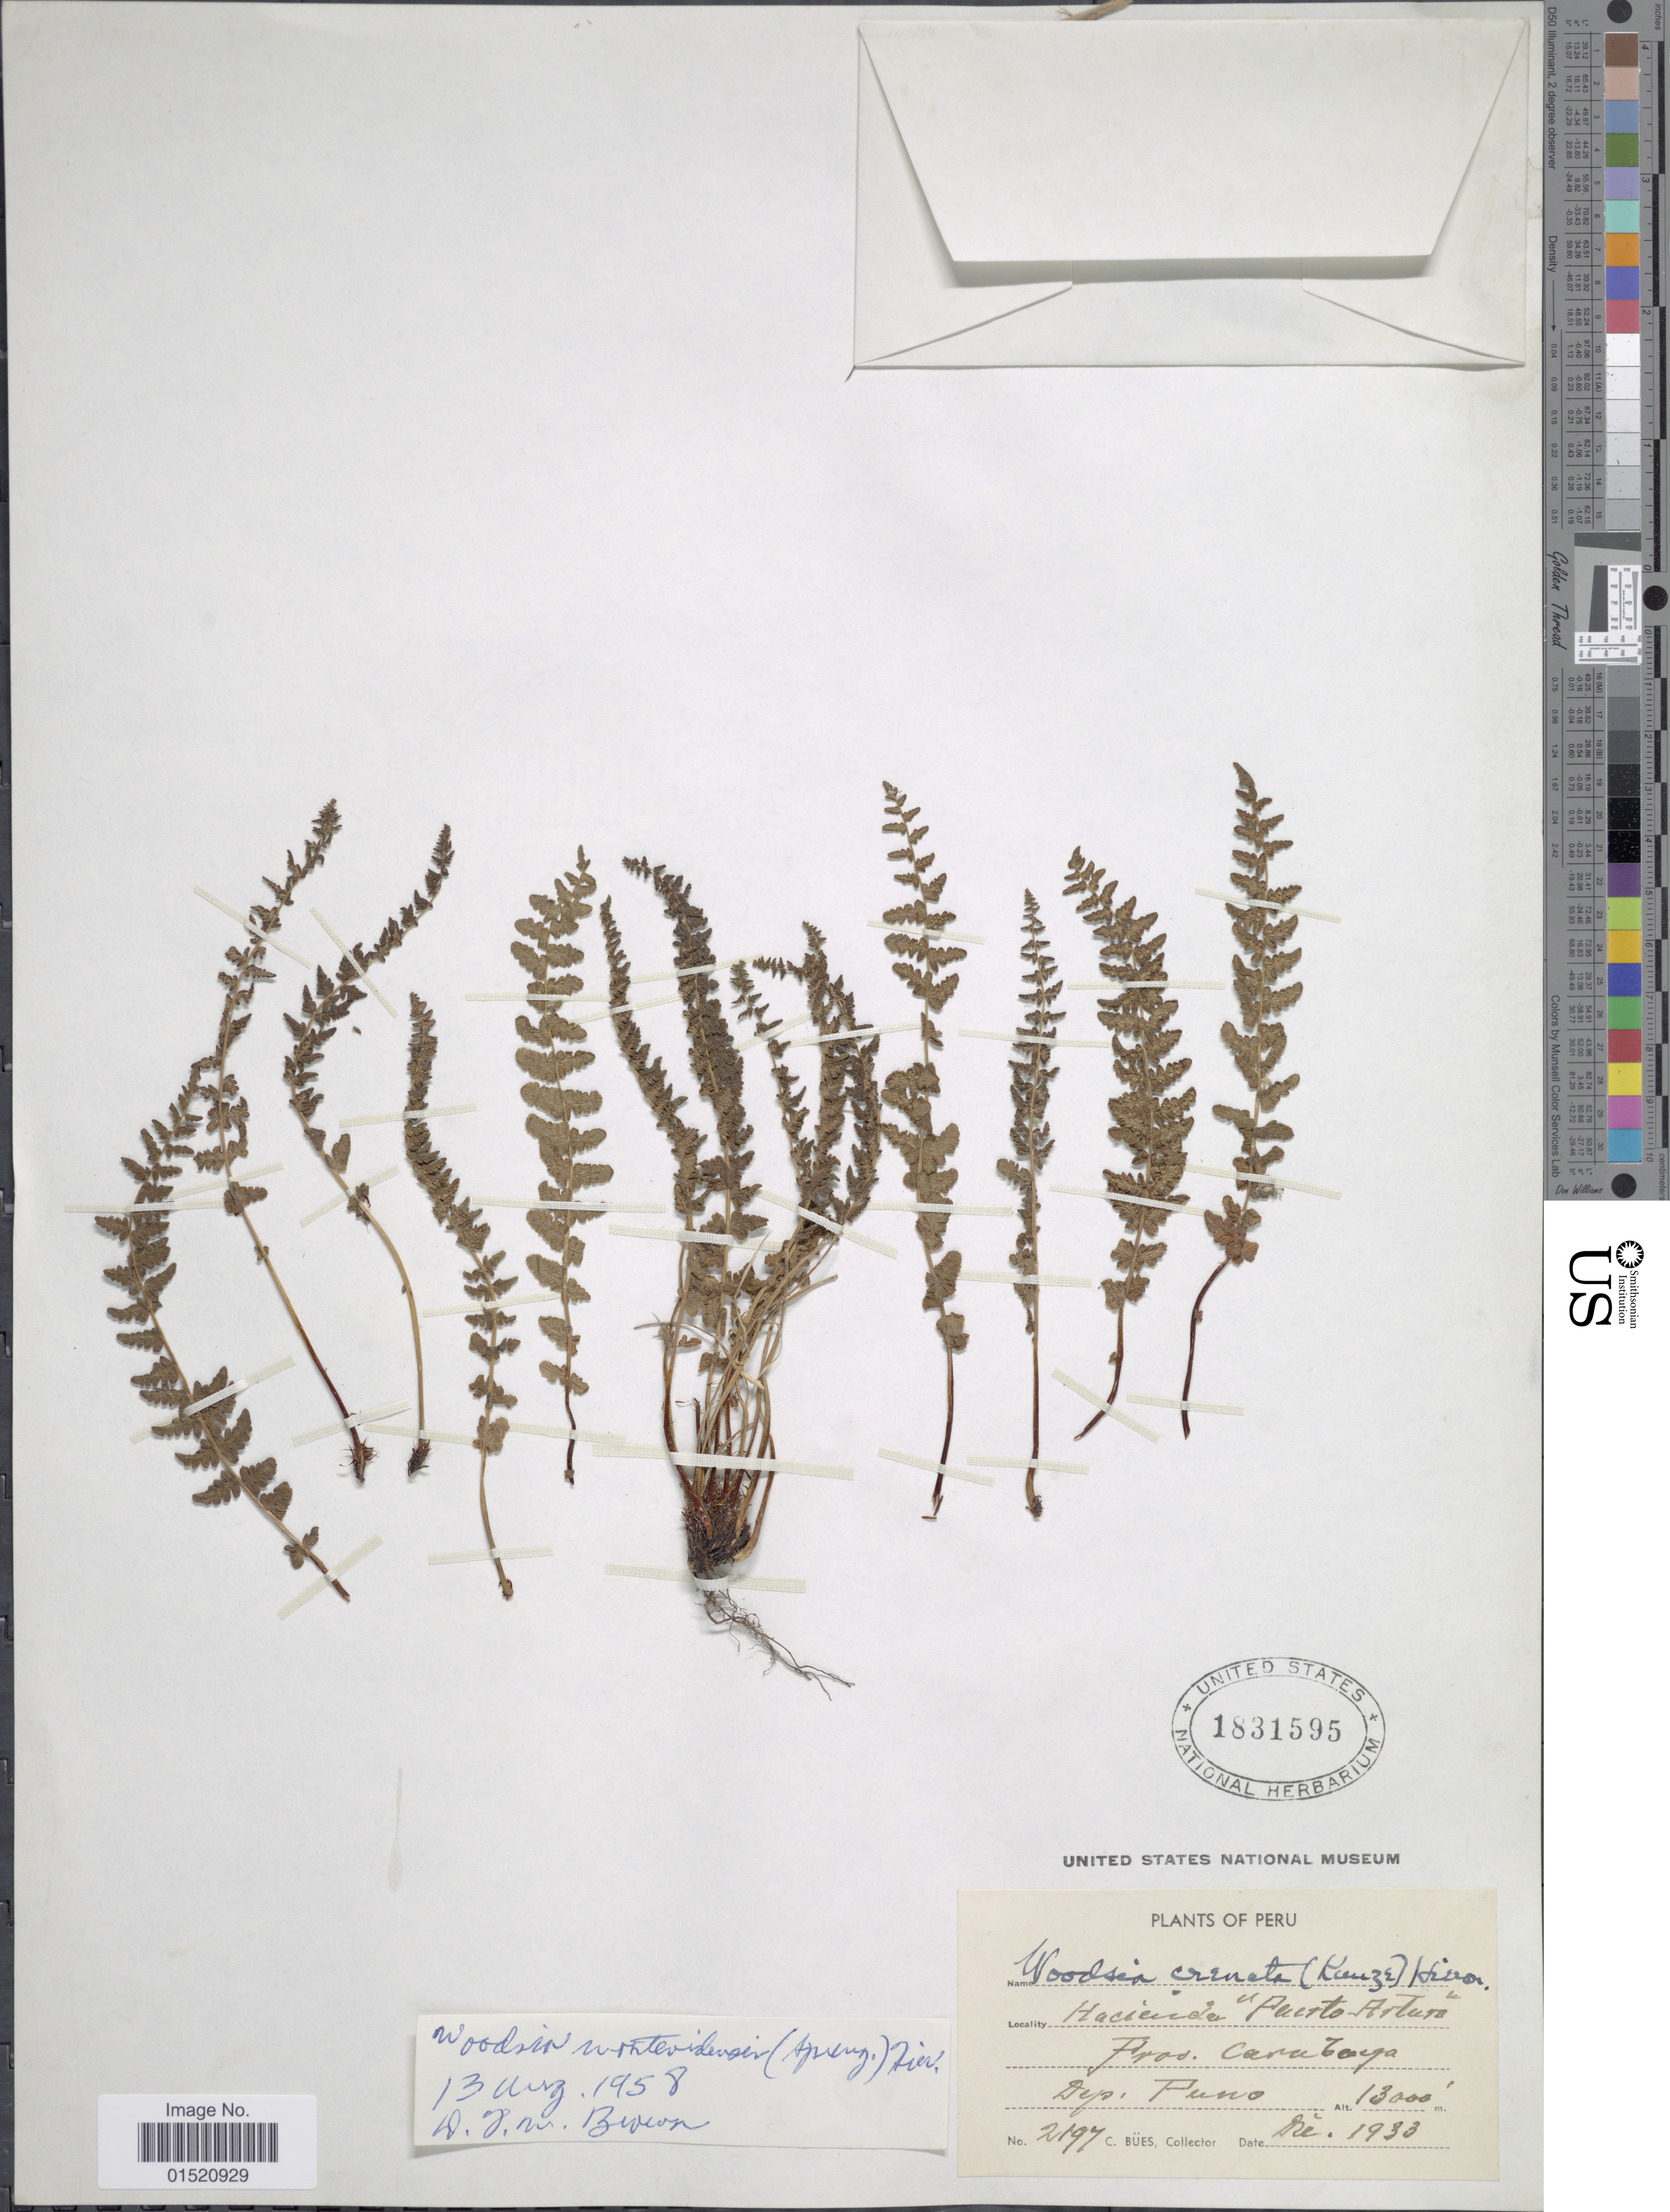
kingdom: Plantae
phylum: Tracheophyta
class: Polypodiopsida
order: Polypodiales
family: Woodsiaceae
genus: Woodsia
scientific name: Woodsia montevidensis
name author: (Spreng.) Hieron.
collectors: C. Bues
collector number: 2197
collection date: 1933-12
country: Peru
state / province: Puno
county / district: Carabaya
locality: Hacienda 'Puerto-Artura'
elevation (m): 13000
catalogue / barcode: US 1831595